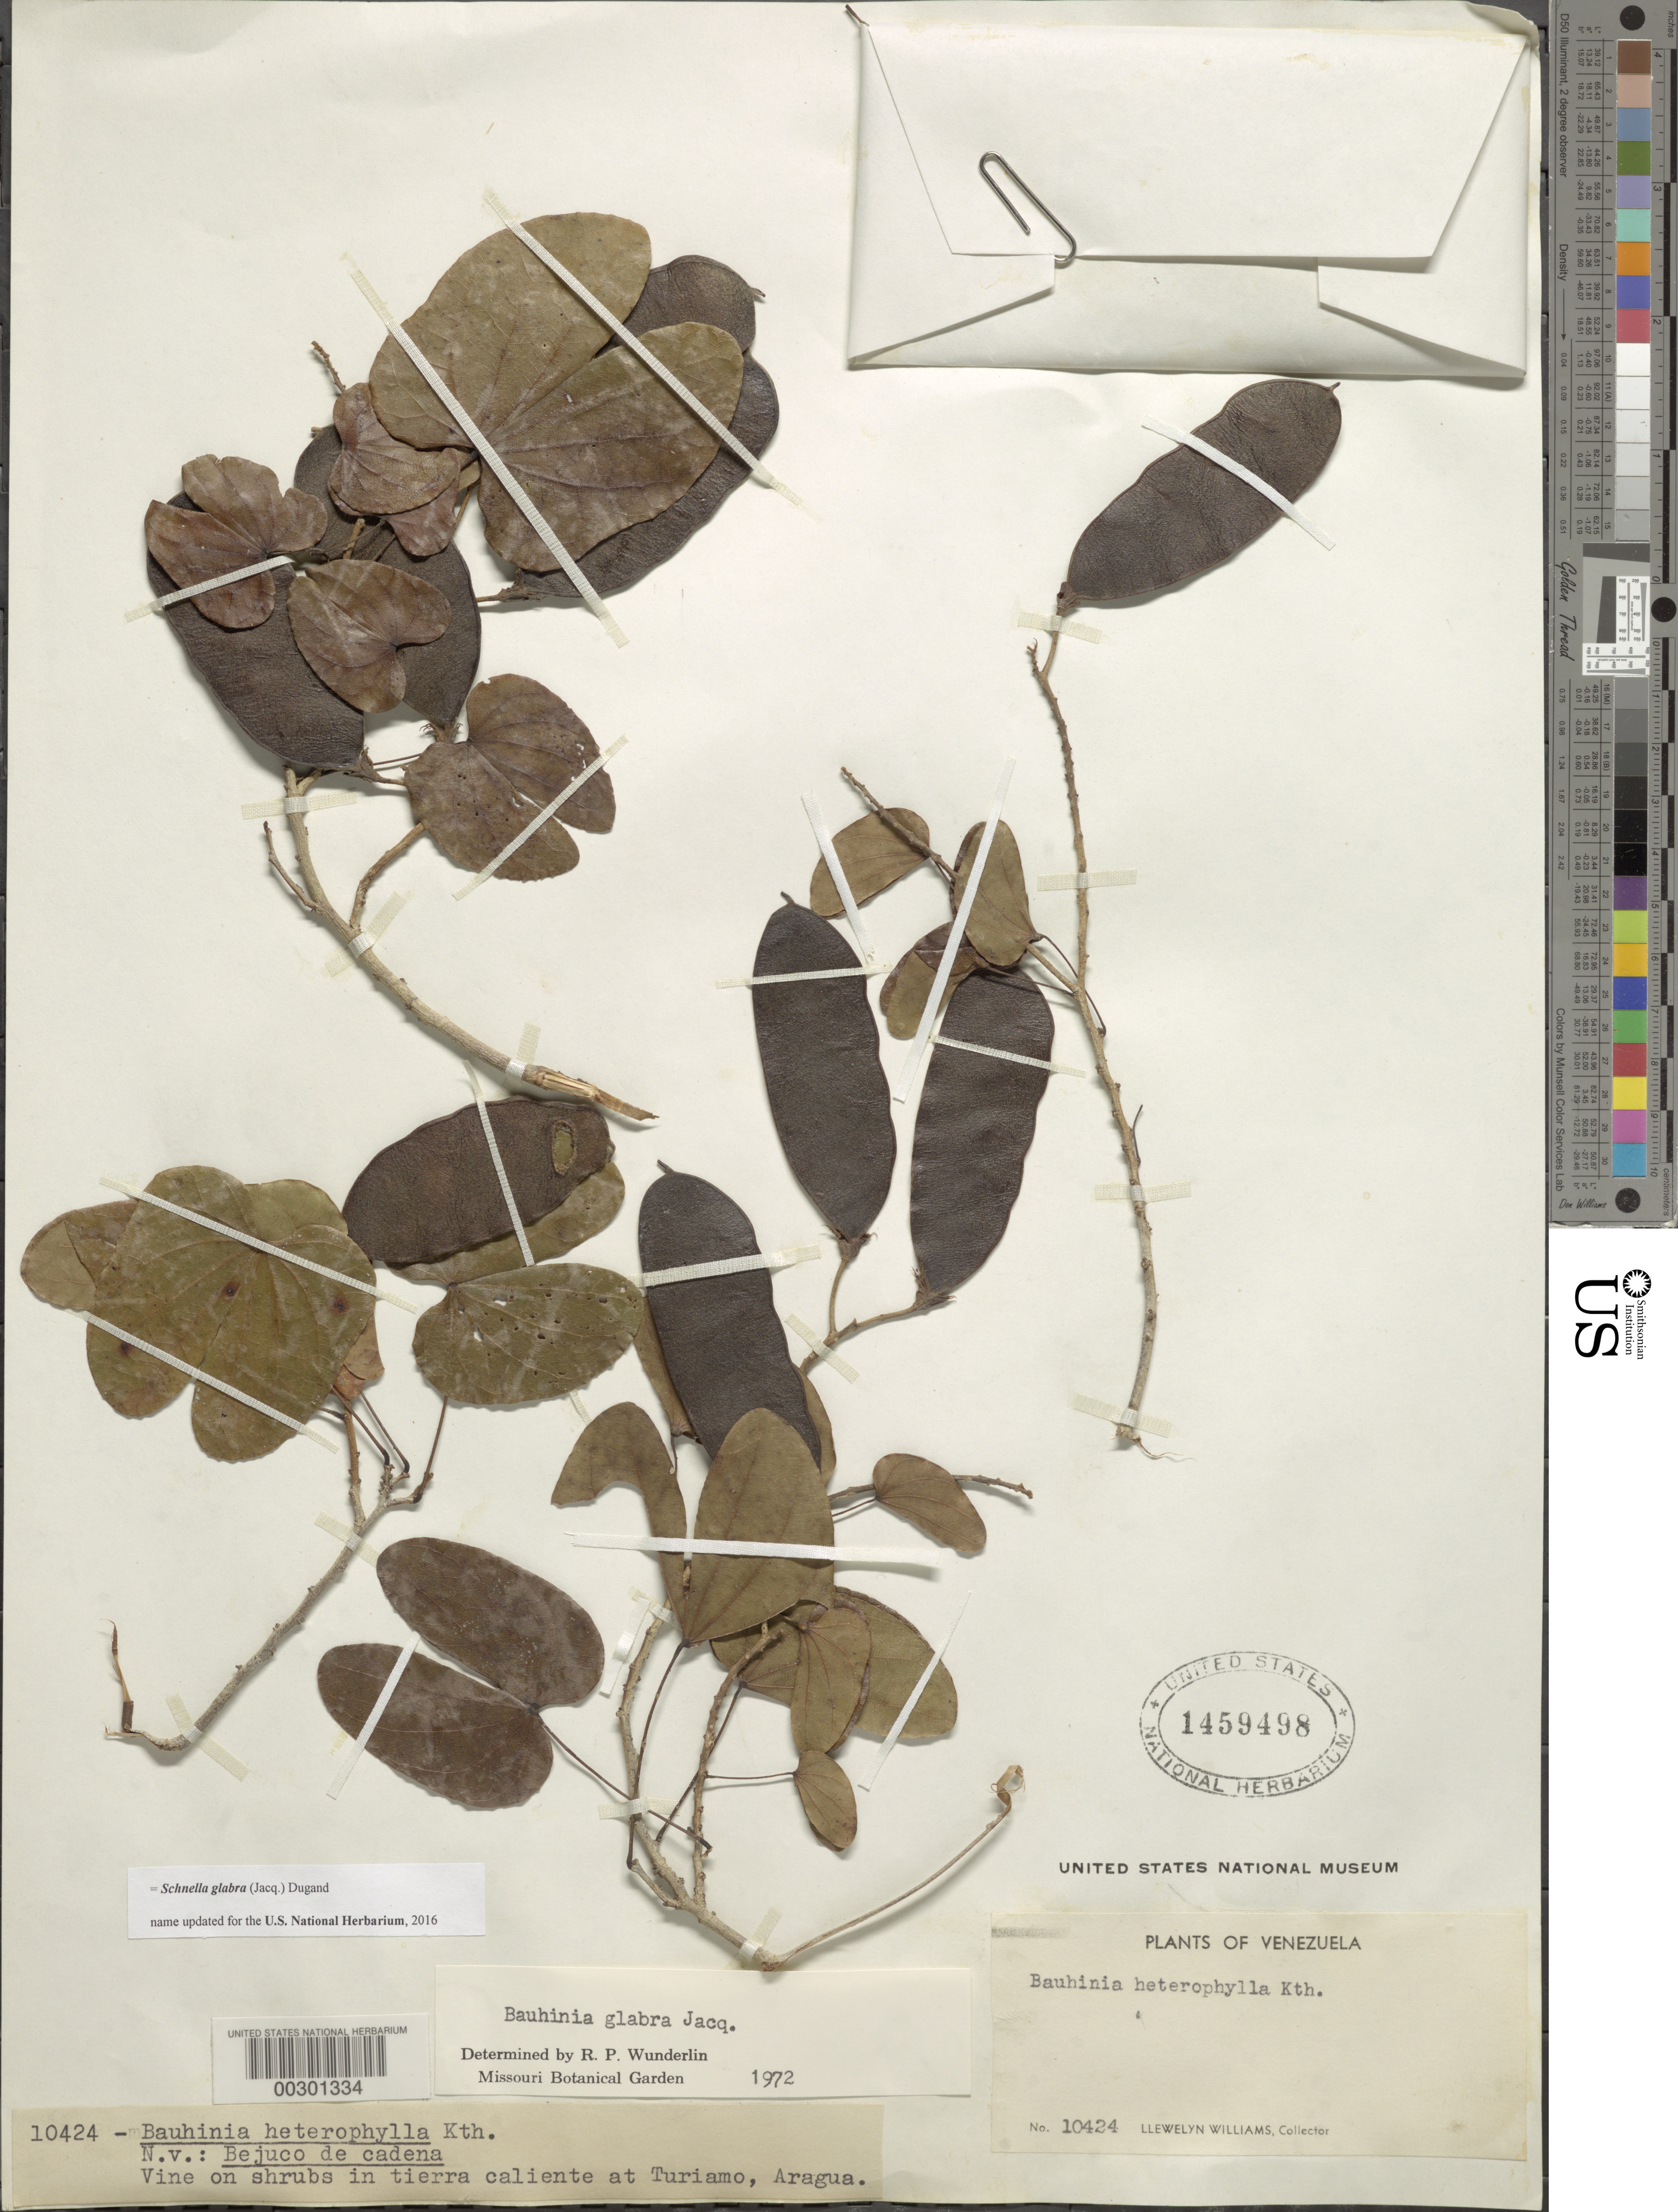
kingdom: Plantae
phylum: Tracheophyta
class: Magnoliopsida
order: Fabales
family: Fabaceae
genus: Schnella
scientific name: Schnella glabra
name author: (Jacq.) Dugand G.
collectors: Ll. Williams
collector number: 10424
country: Venezuela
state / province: Aragua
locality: Turiamo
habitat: On shrubs in tierra caliente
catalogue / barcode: US 1459498